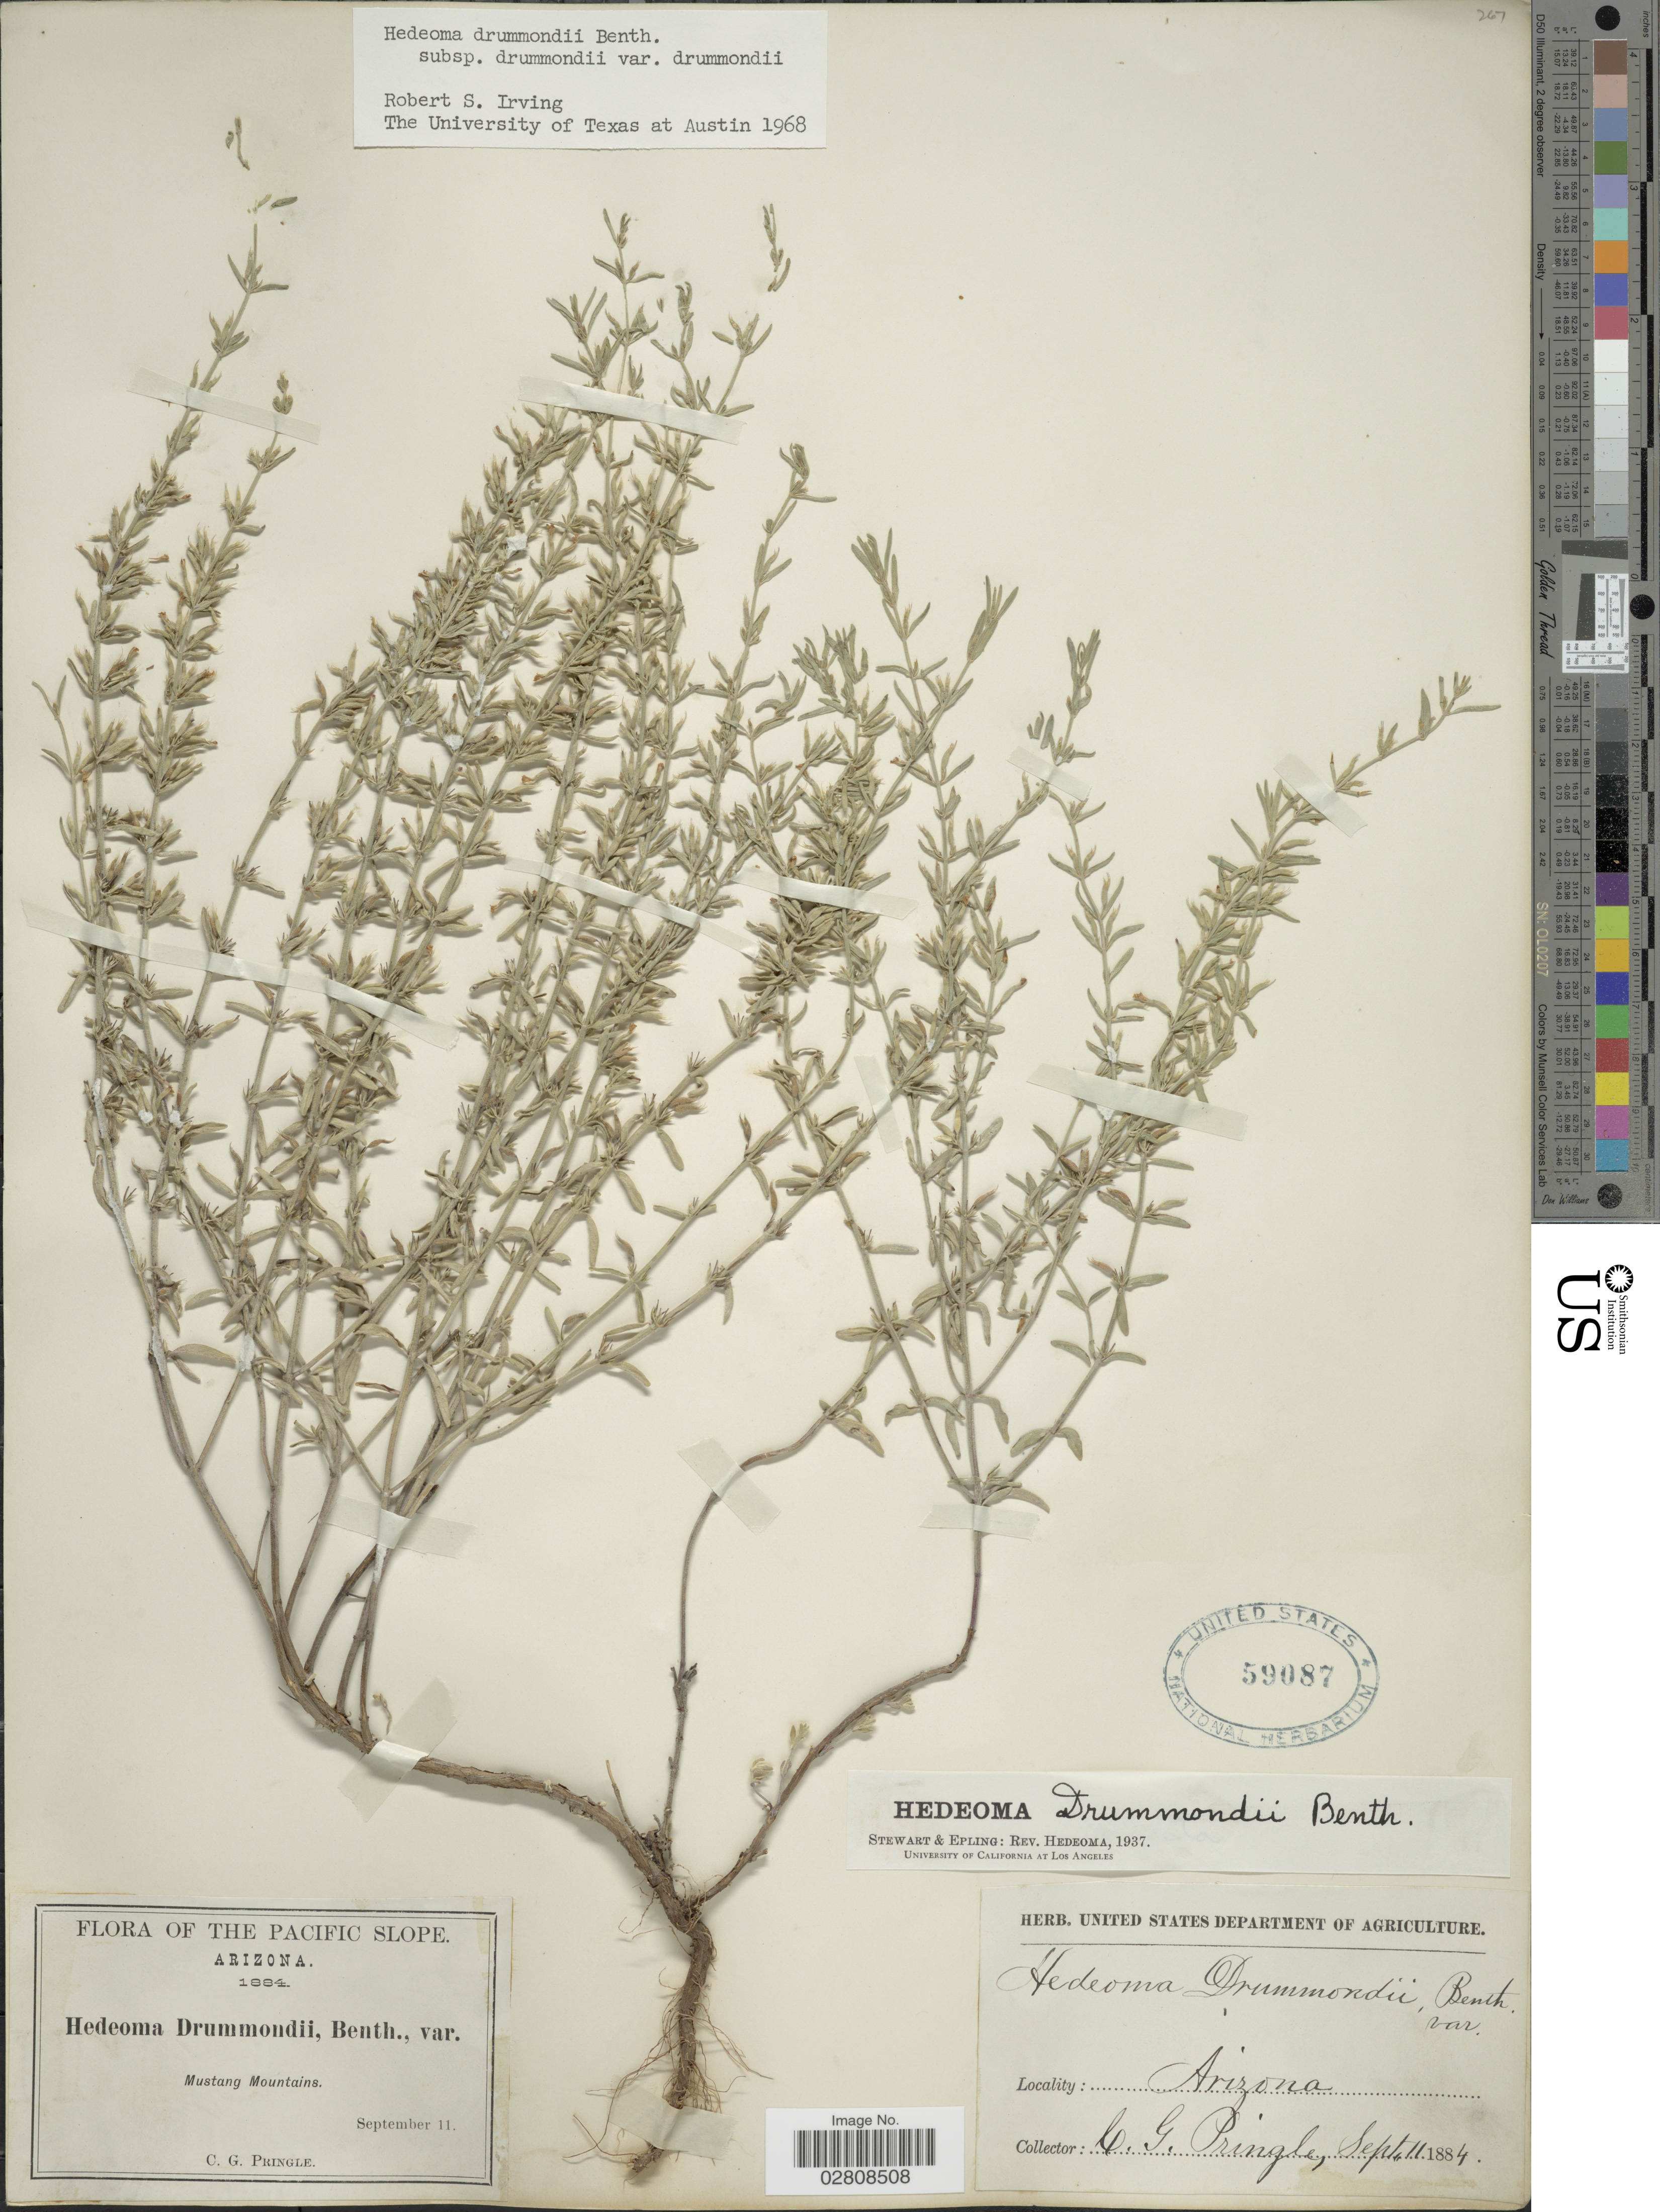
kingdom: Plantae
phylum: Tracheophyta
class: Magnoliopsida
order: Lamiales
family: Lamiaceae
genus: Hedeoma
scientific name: Hedeoma drummondii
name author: Benth.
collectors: C. G. Pringle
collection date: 1884-09-11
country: United States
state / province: Arizona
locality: Pacific Slope. Mustang Mountains.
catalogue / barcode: US 59087